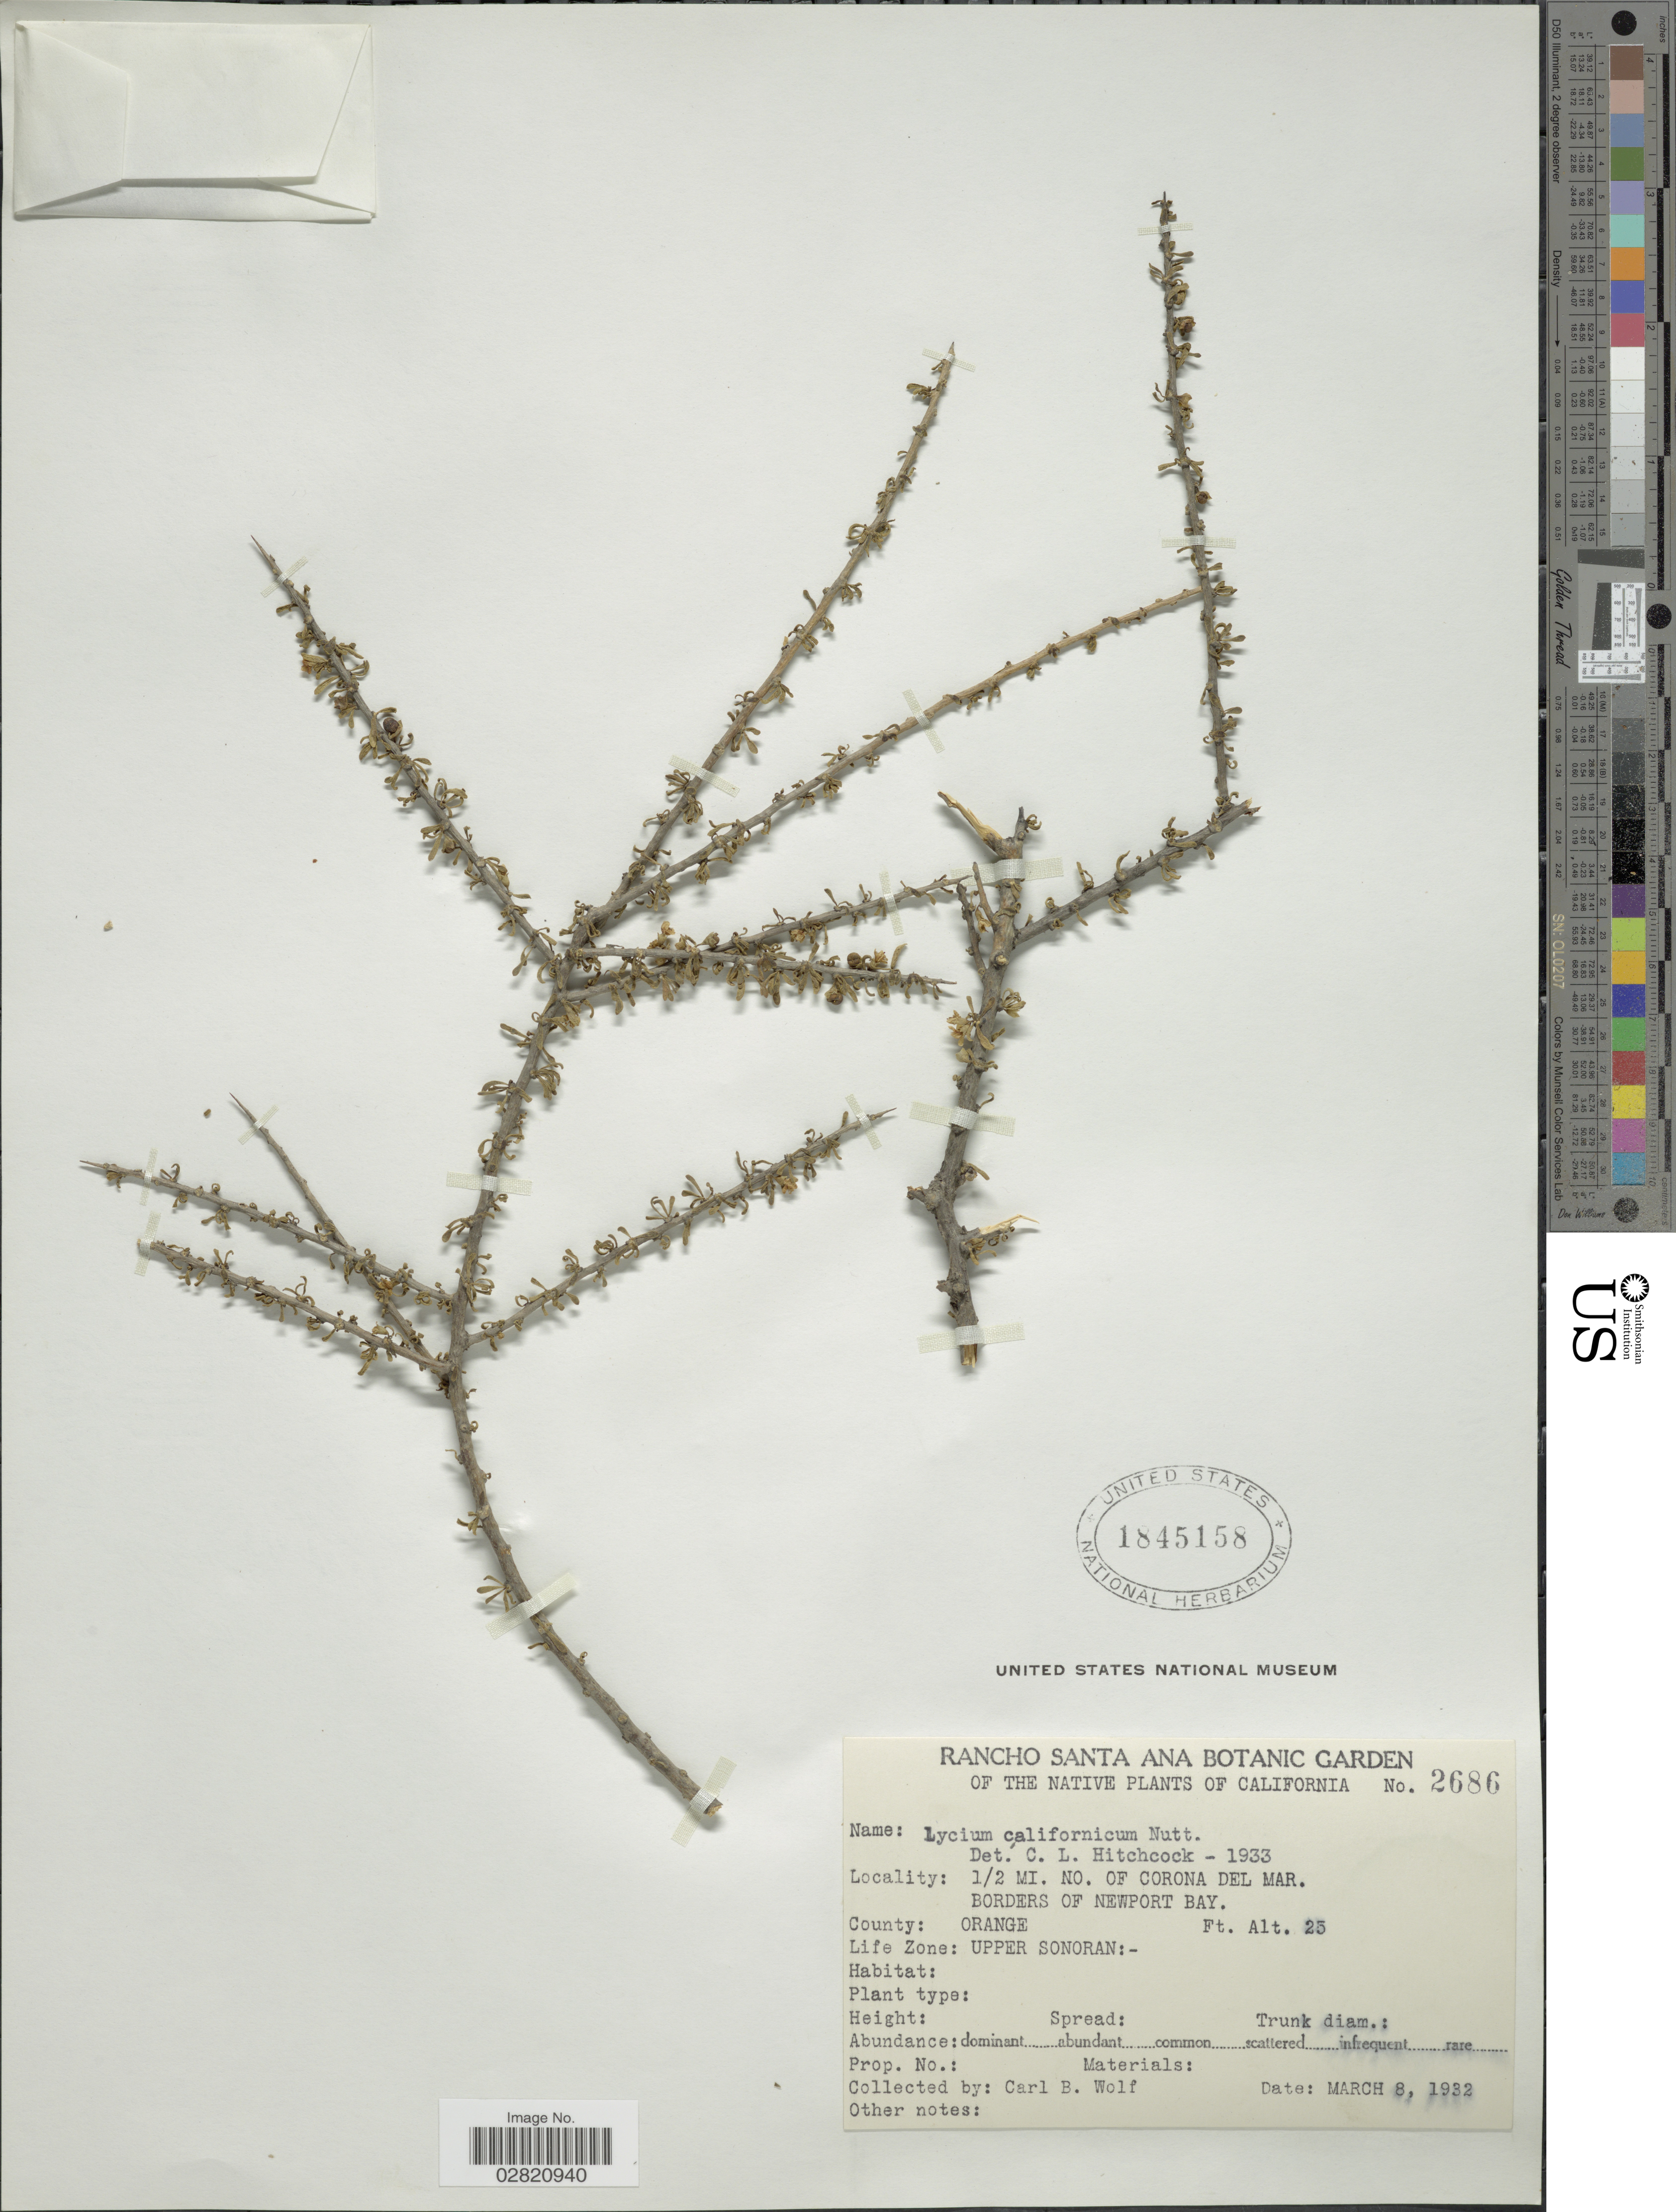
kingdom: Plantae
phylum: Tracheophyta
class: Magnoliopsida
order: Solanales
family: Solanaceae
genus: Lycium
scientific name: Lycium californicum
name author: Nutt. ex A. Gray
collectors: C. B. Wolf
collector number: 2686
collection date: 1932-03-08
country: United States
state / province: California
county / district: Orange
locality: ½ mi. No. of Corona del Mar, borders of Newport Bay, County: Orange.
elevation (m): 8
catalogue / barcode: US 1845158